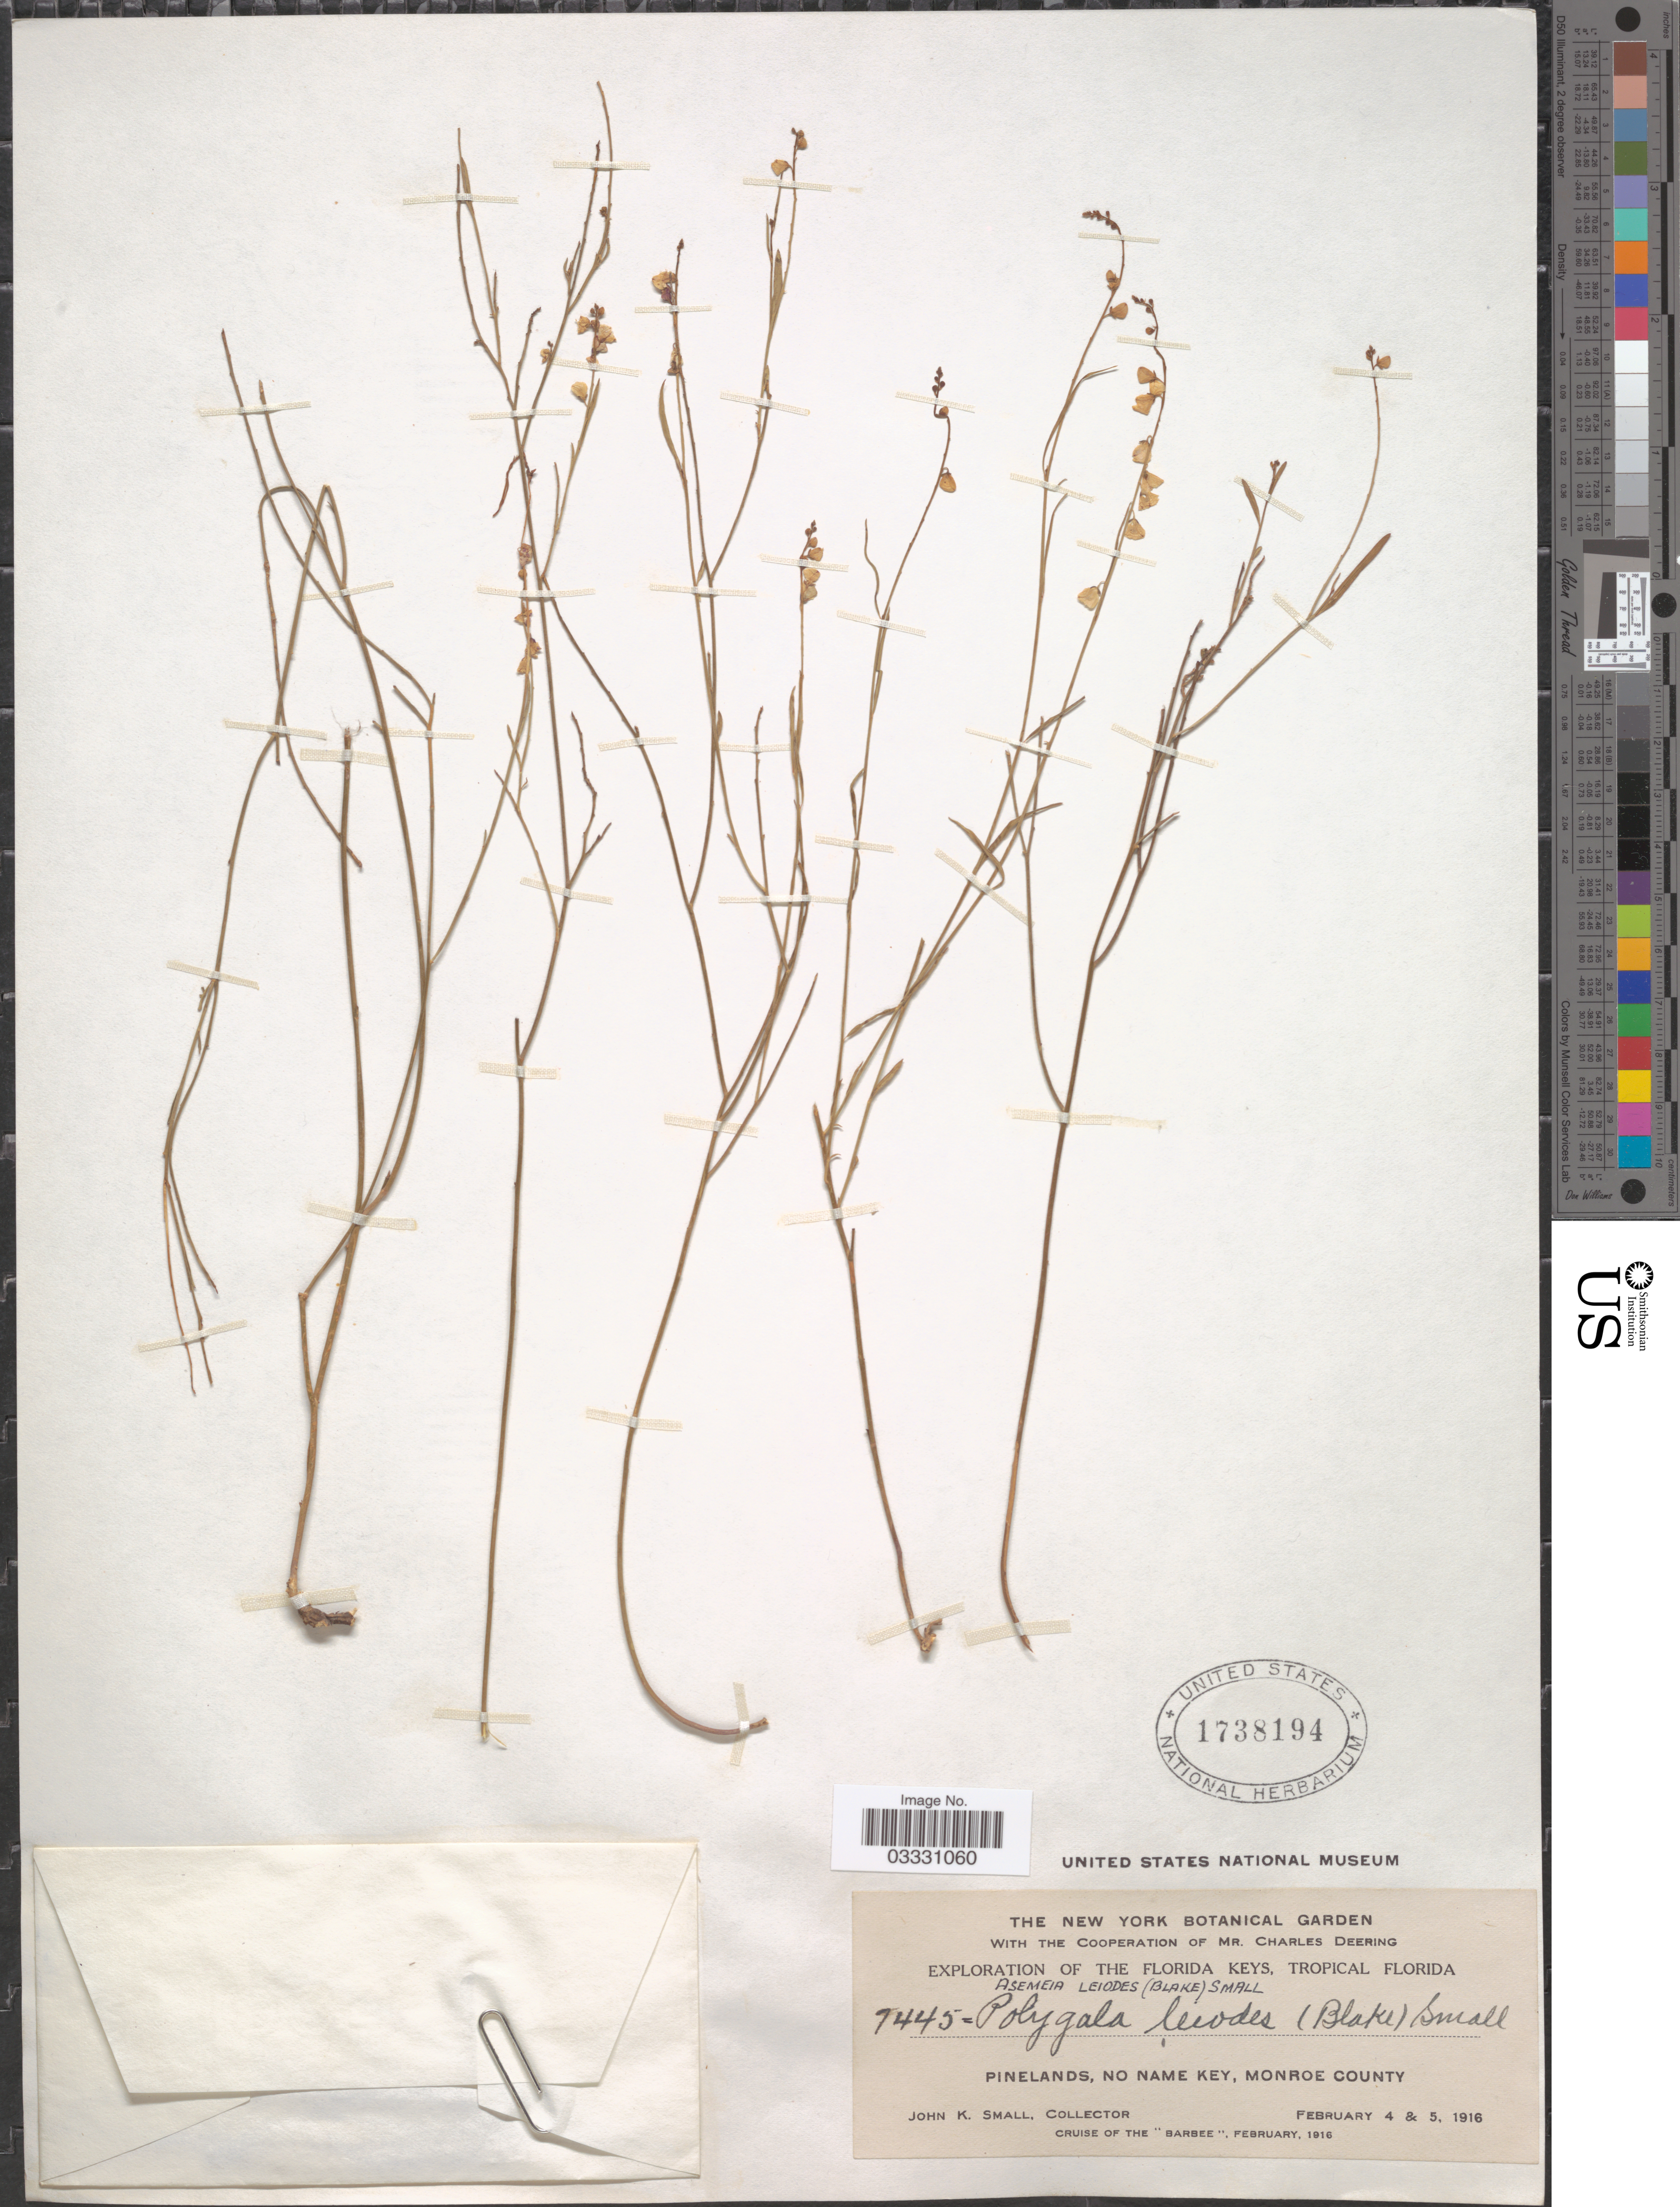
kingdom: Plantae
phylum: Tracheophyta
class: Magnoliopsida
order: Fabales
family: Polygalaceae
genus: Polygala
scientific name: Polygala grandiflora var. leiodes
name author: S.F. Blake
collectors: J. K. Small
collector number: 7445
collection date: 1916-02-04/1916-02-05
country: United States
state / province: Florida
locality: The Florida Keys, Tropical Florida. Pinelands, No Name Key, Monroe County.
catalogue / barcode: US 1738194